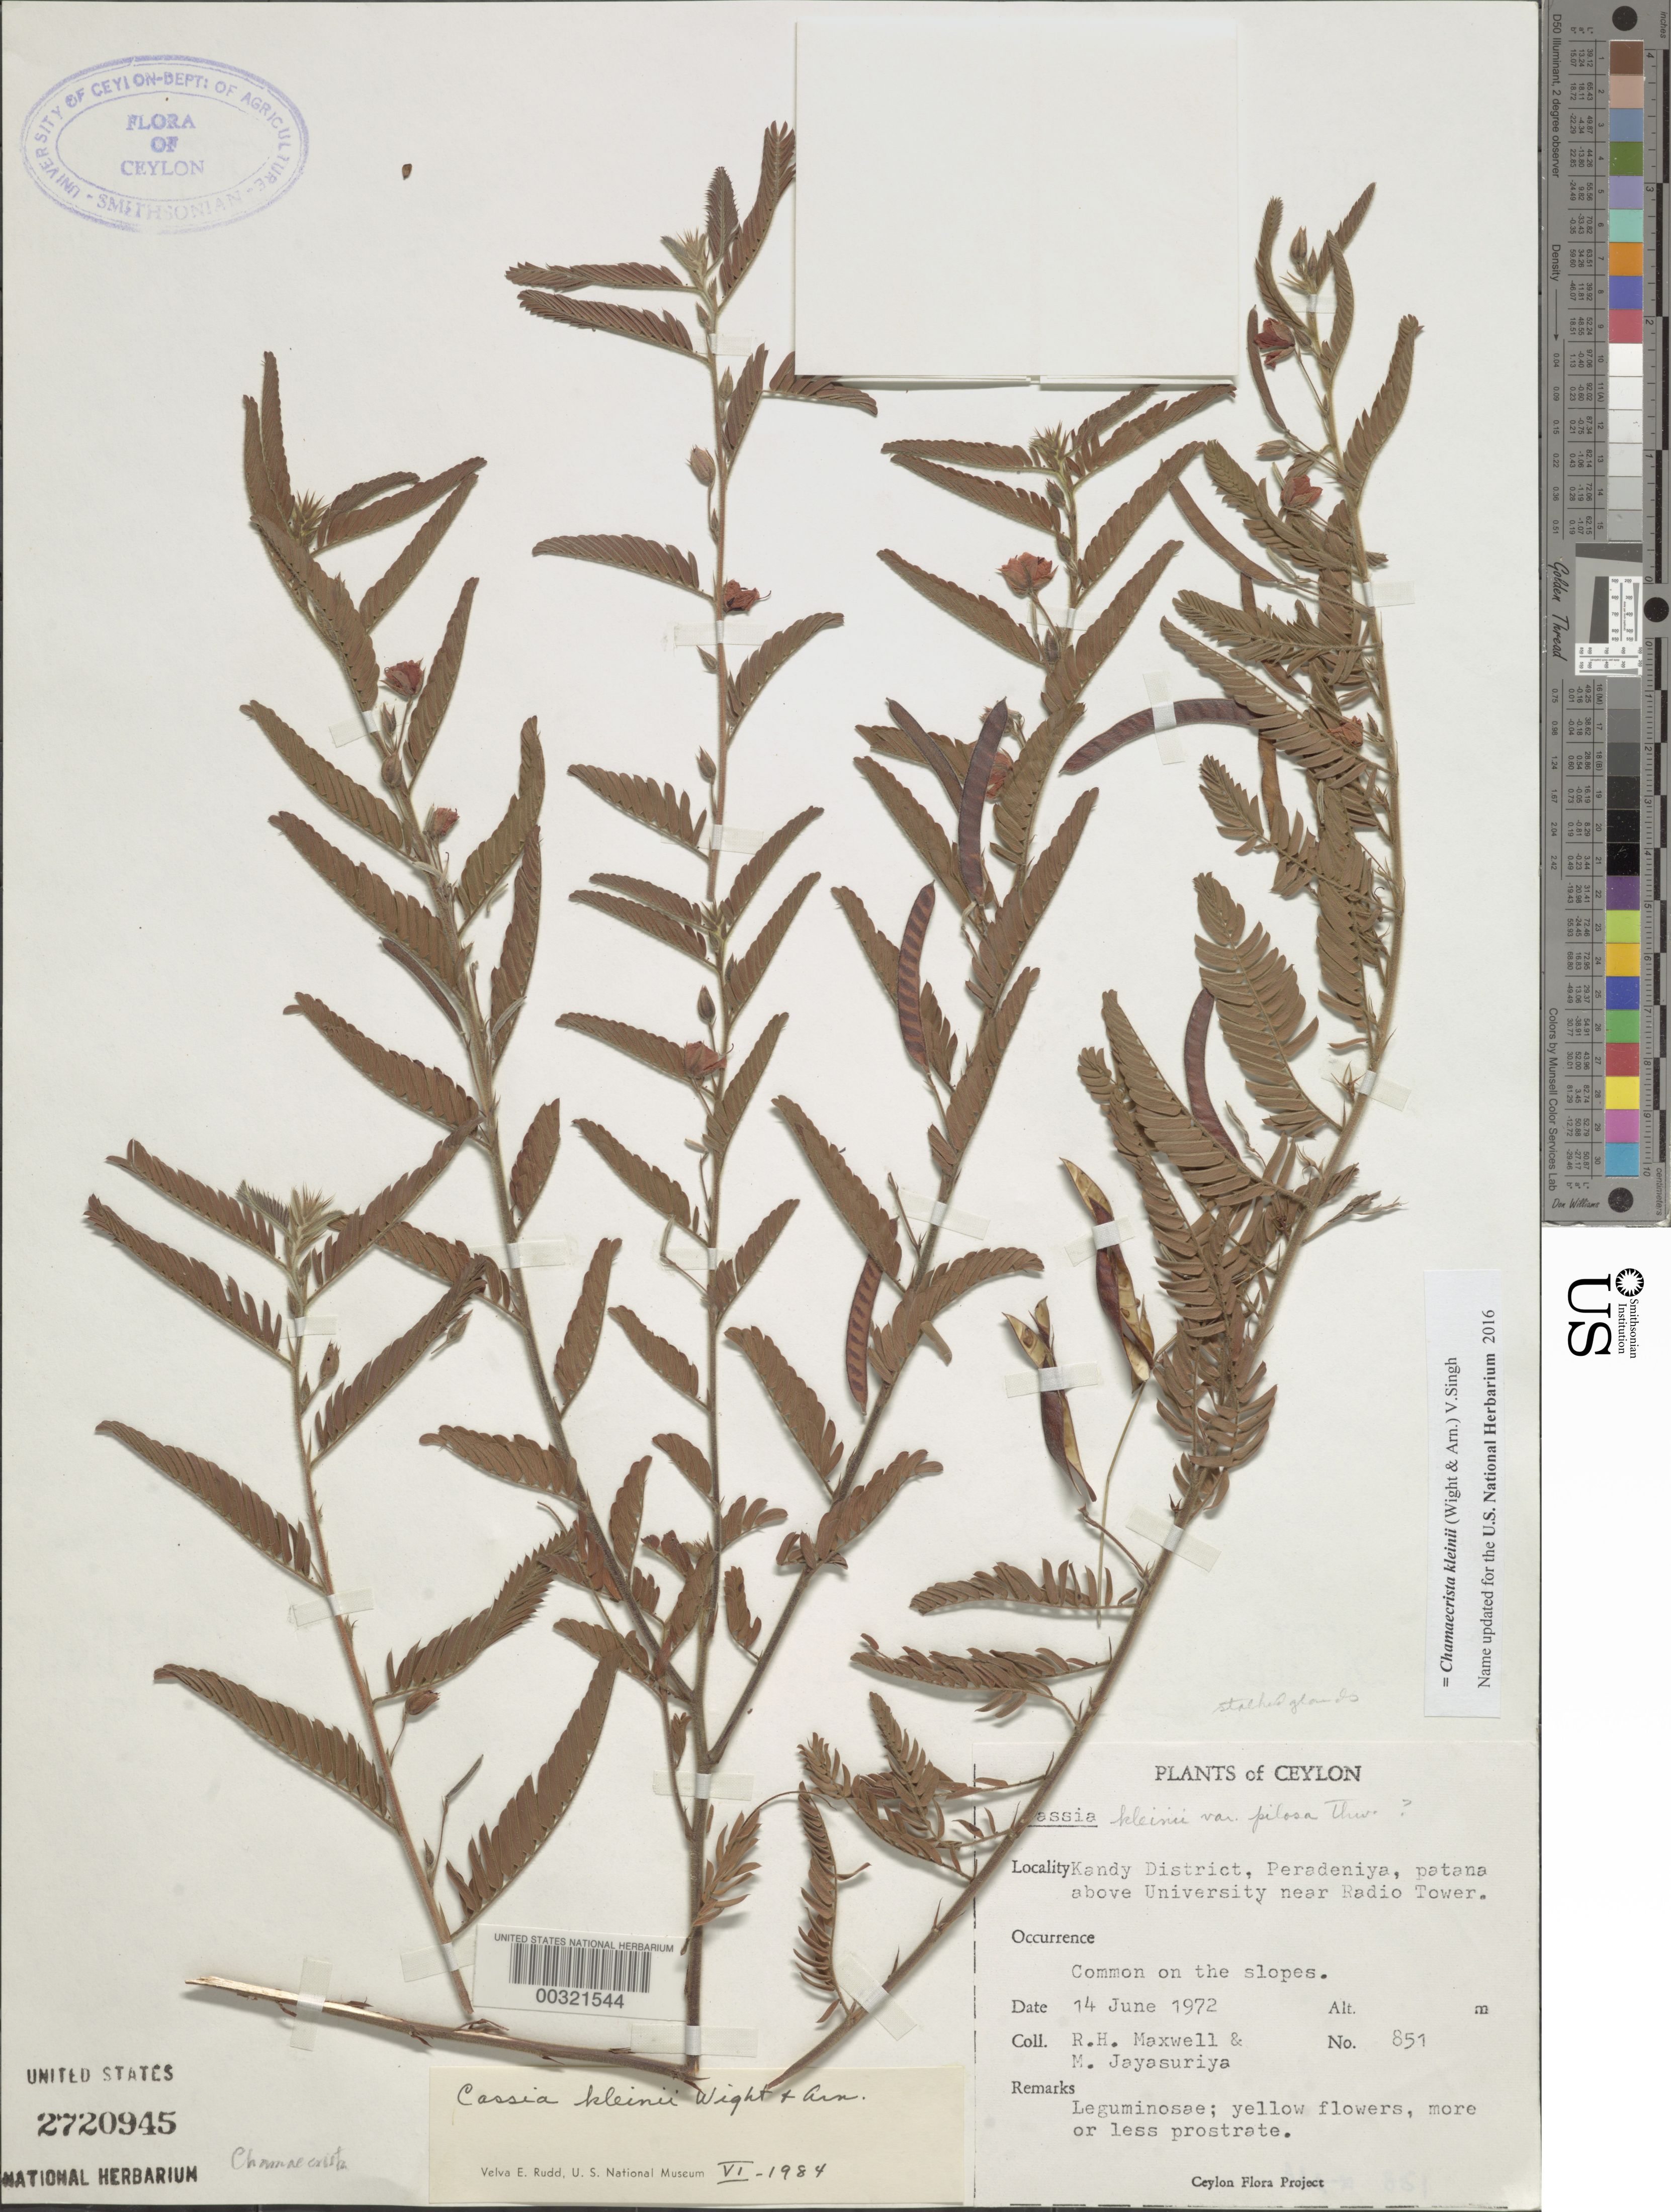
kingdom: Plantae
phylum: Tracheophyta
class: Magnoliopsida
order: Fabales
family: Fabaceae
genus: Chamaecrista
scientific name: Chamaecrista nictitans var. glabrata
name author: (Vogel) H.S. Irwin & Barneby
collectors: R. H. Maxwell & A. H. Jayasuriya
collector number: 851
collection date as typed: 14 Jun 1972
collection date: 1972-06-14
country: Sri Lanka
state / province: Central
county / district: Kandy Dist.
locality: Peradeniya, above university near radio tower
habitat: Patana and on slopes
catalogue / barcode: US 2720945